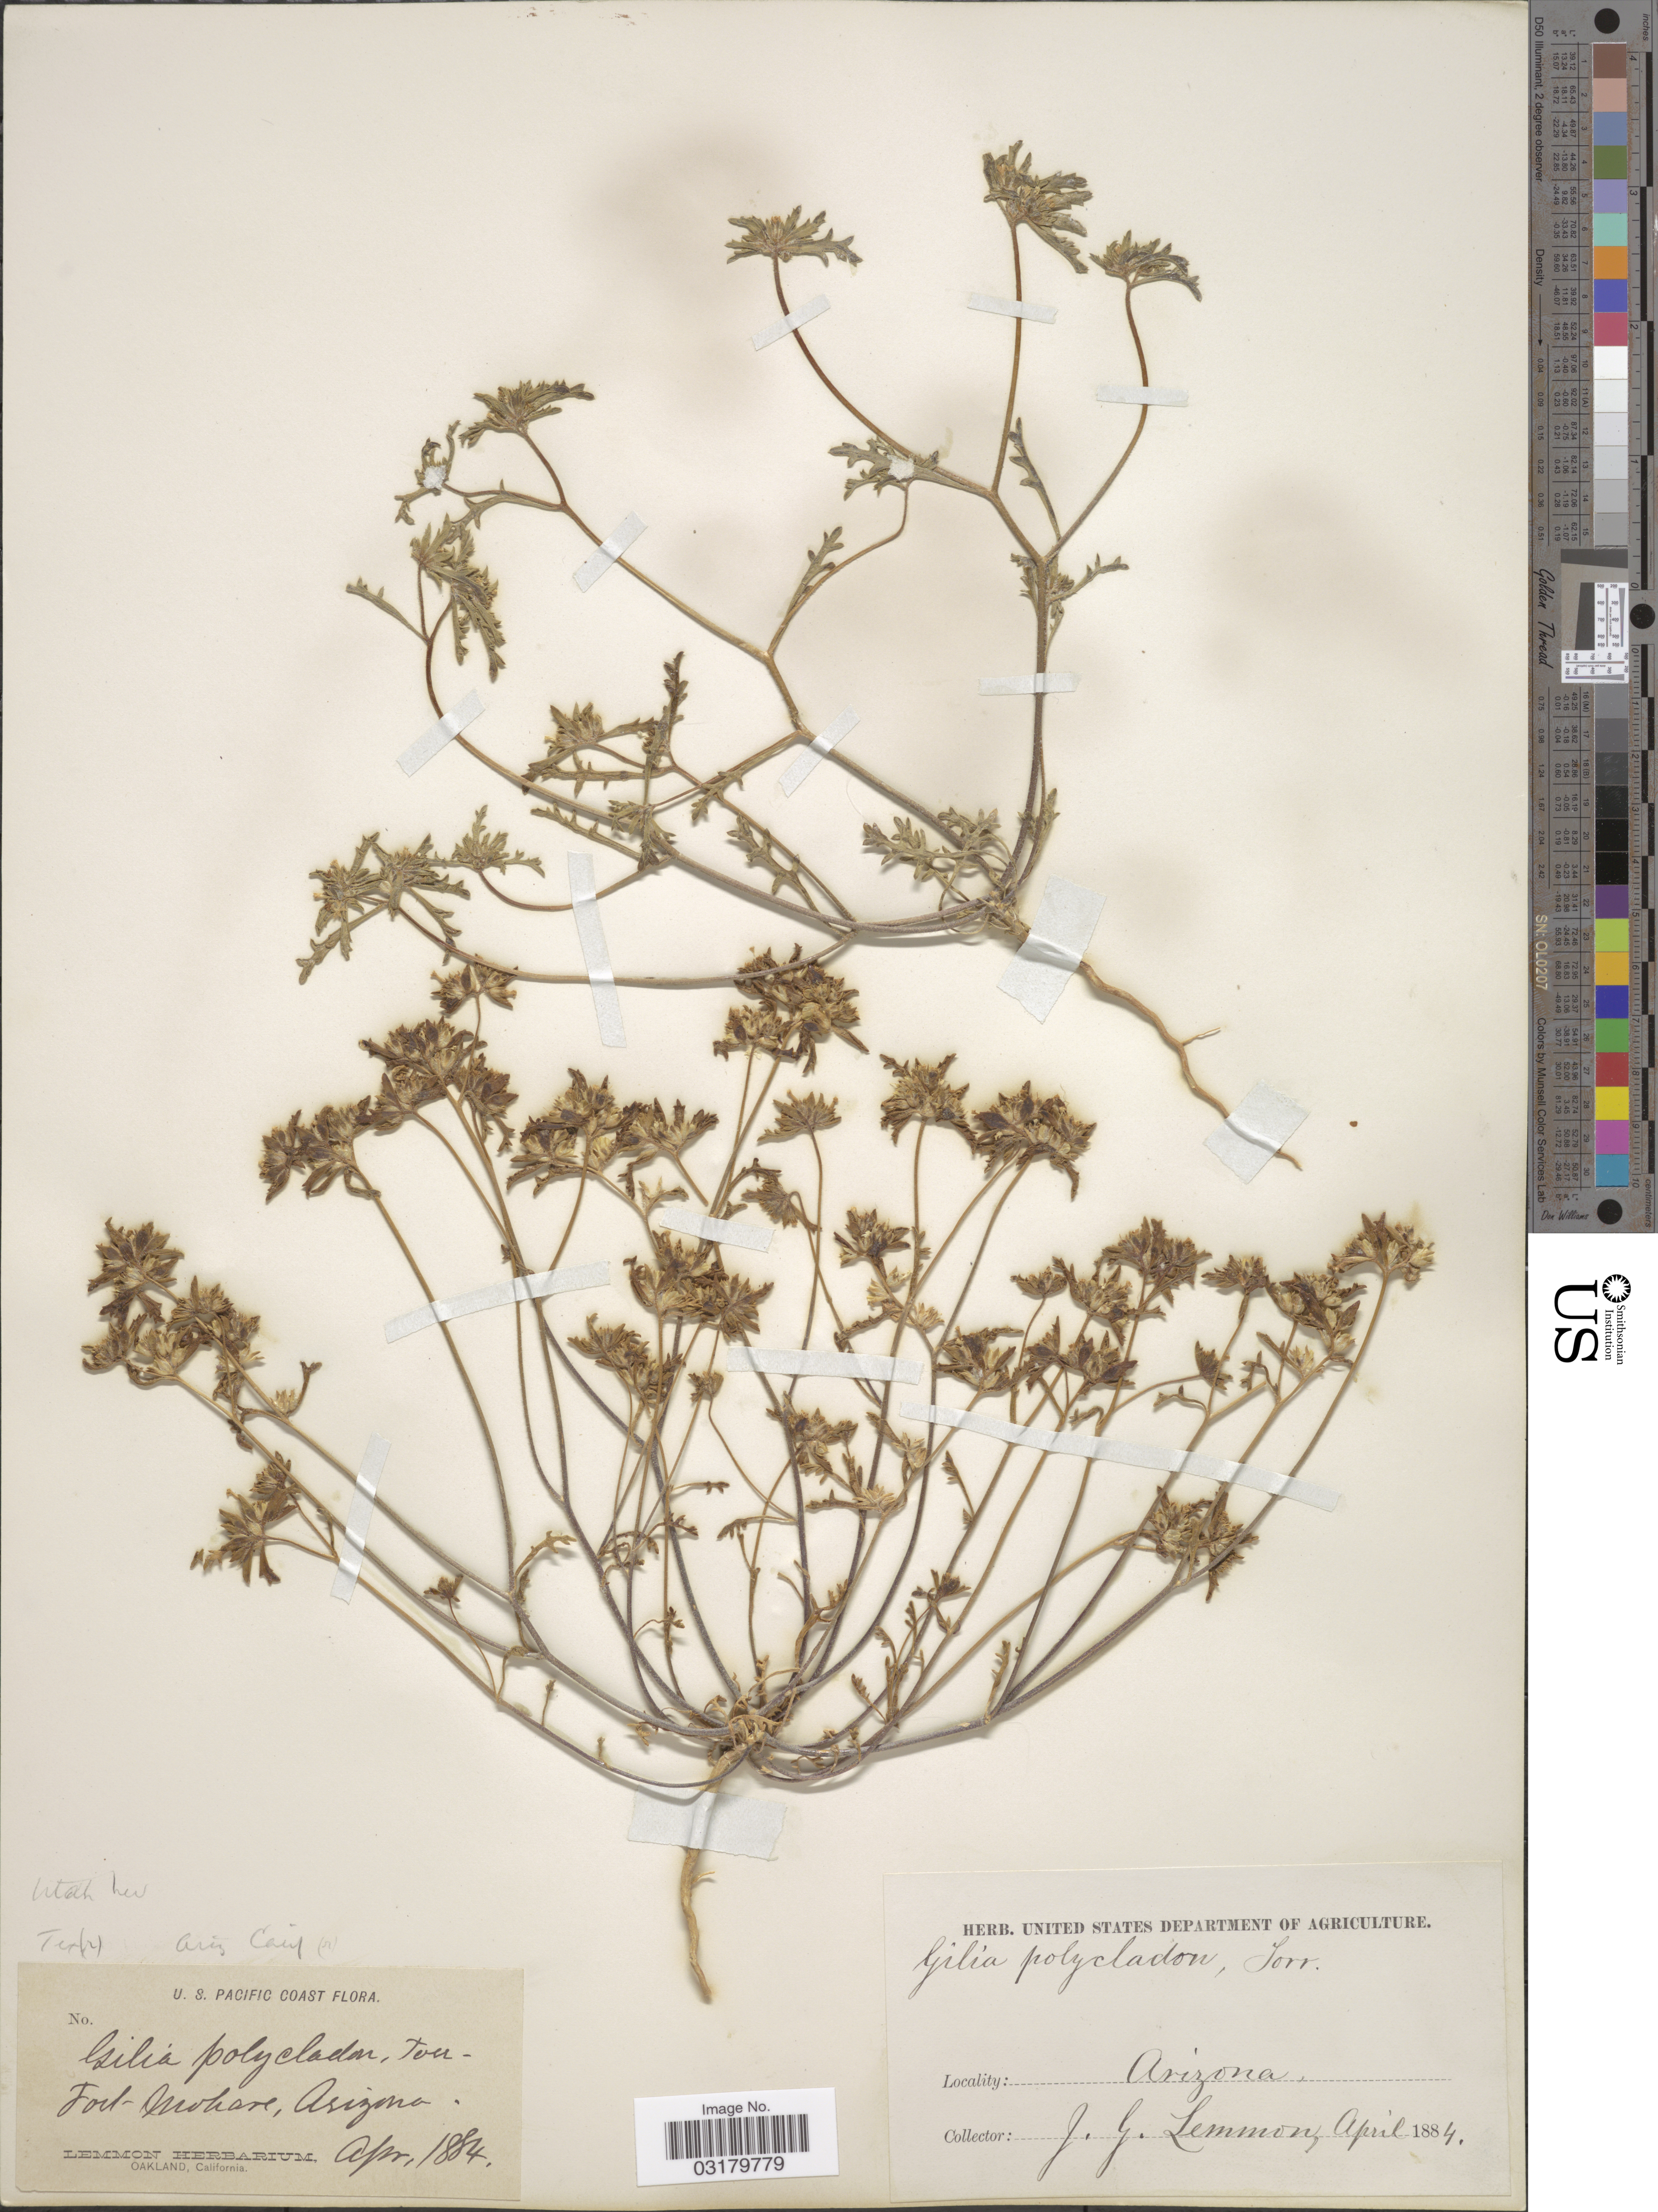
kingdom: Plantae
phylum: Tracheophyta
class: Magnoliopsida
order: Ericales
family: Polemoniaceae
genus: Ipomopsis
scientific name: Ipomopsis polycladon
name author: (Torr.) V.E. Grant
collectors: J. Lemmon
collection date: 1884-04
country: United States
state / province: Arizona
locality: U.S. Pacific Coast. Fort Mohave.